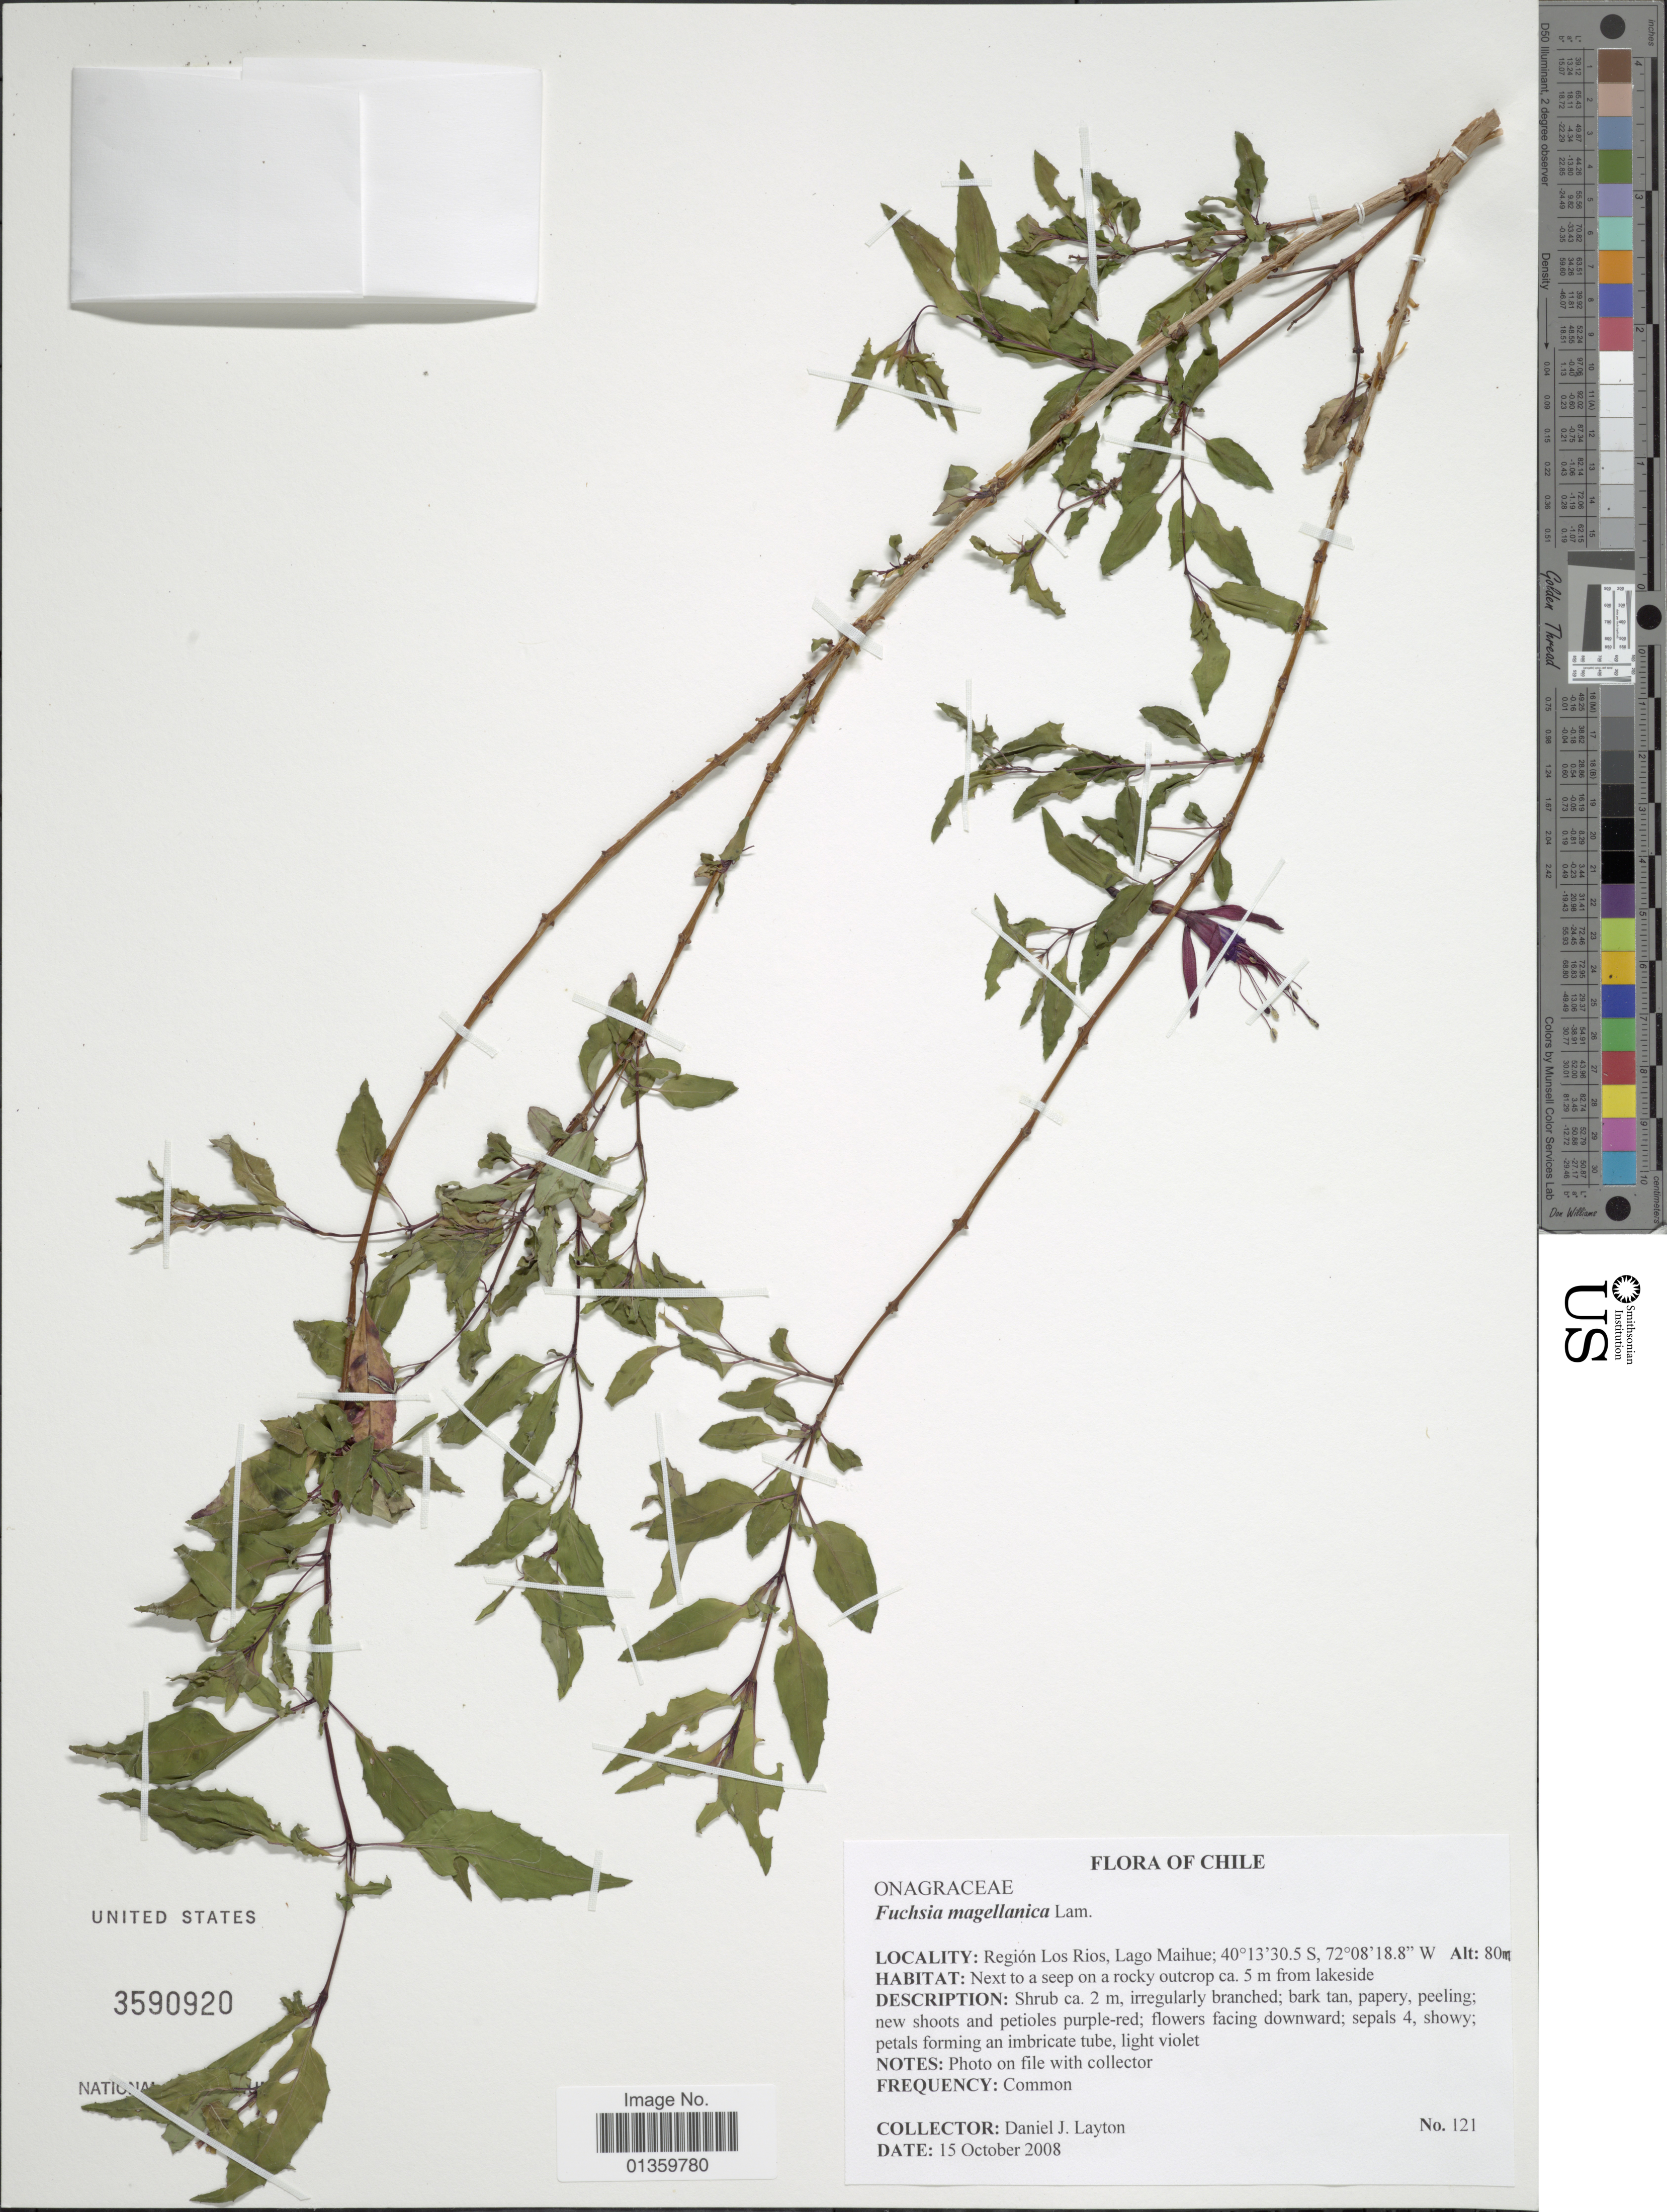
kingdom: Plantae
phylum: Tracheophyta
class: Magnoliopsida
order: Myrtales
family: Onagraceae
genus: Fuchsia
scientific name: Fuchsia magellanica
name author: Lam.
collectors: D. J. Layton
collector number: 121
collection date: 2008-10-15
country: Ecuador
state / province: Los Ríos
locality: Lago Maihue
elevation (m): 80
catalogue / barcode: US 3590920